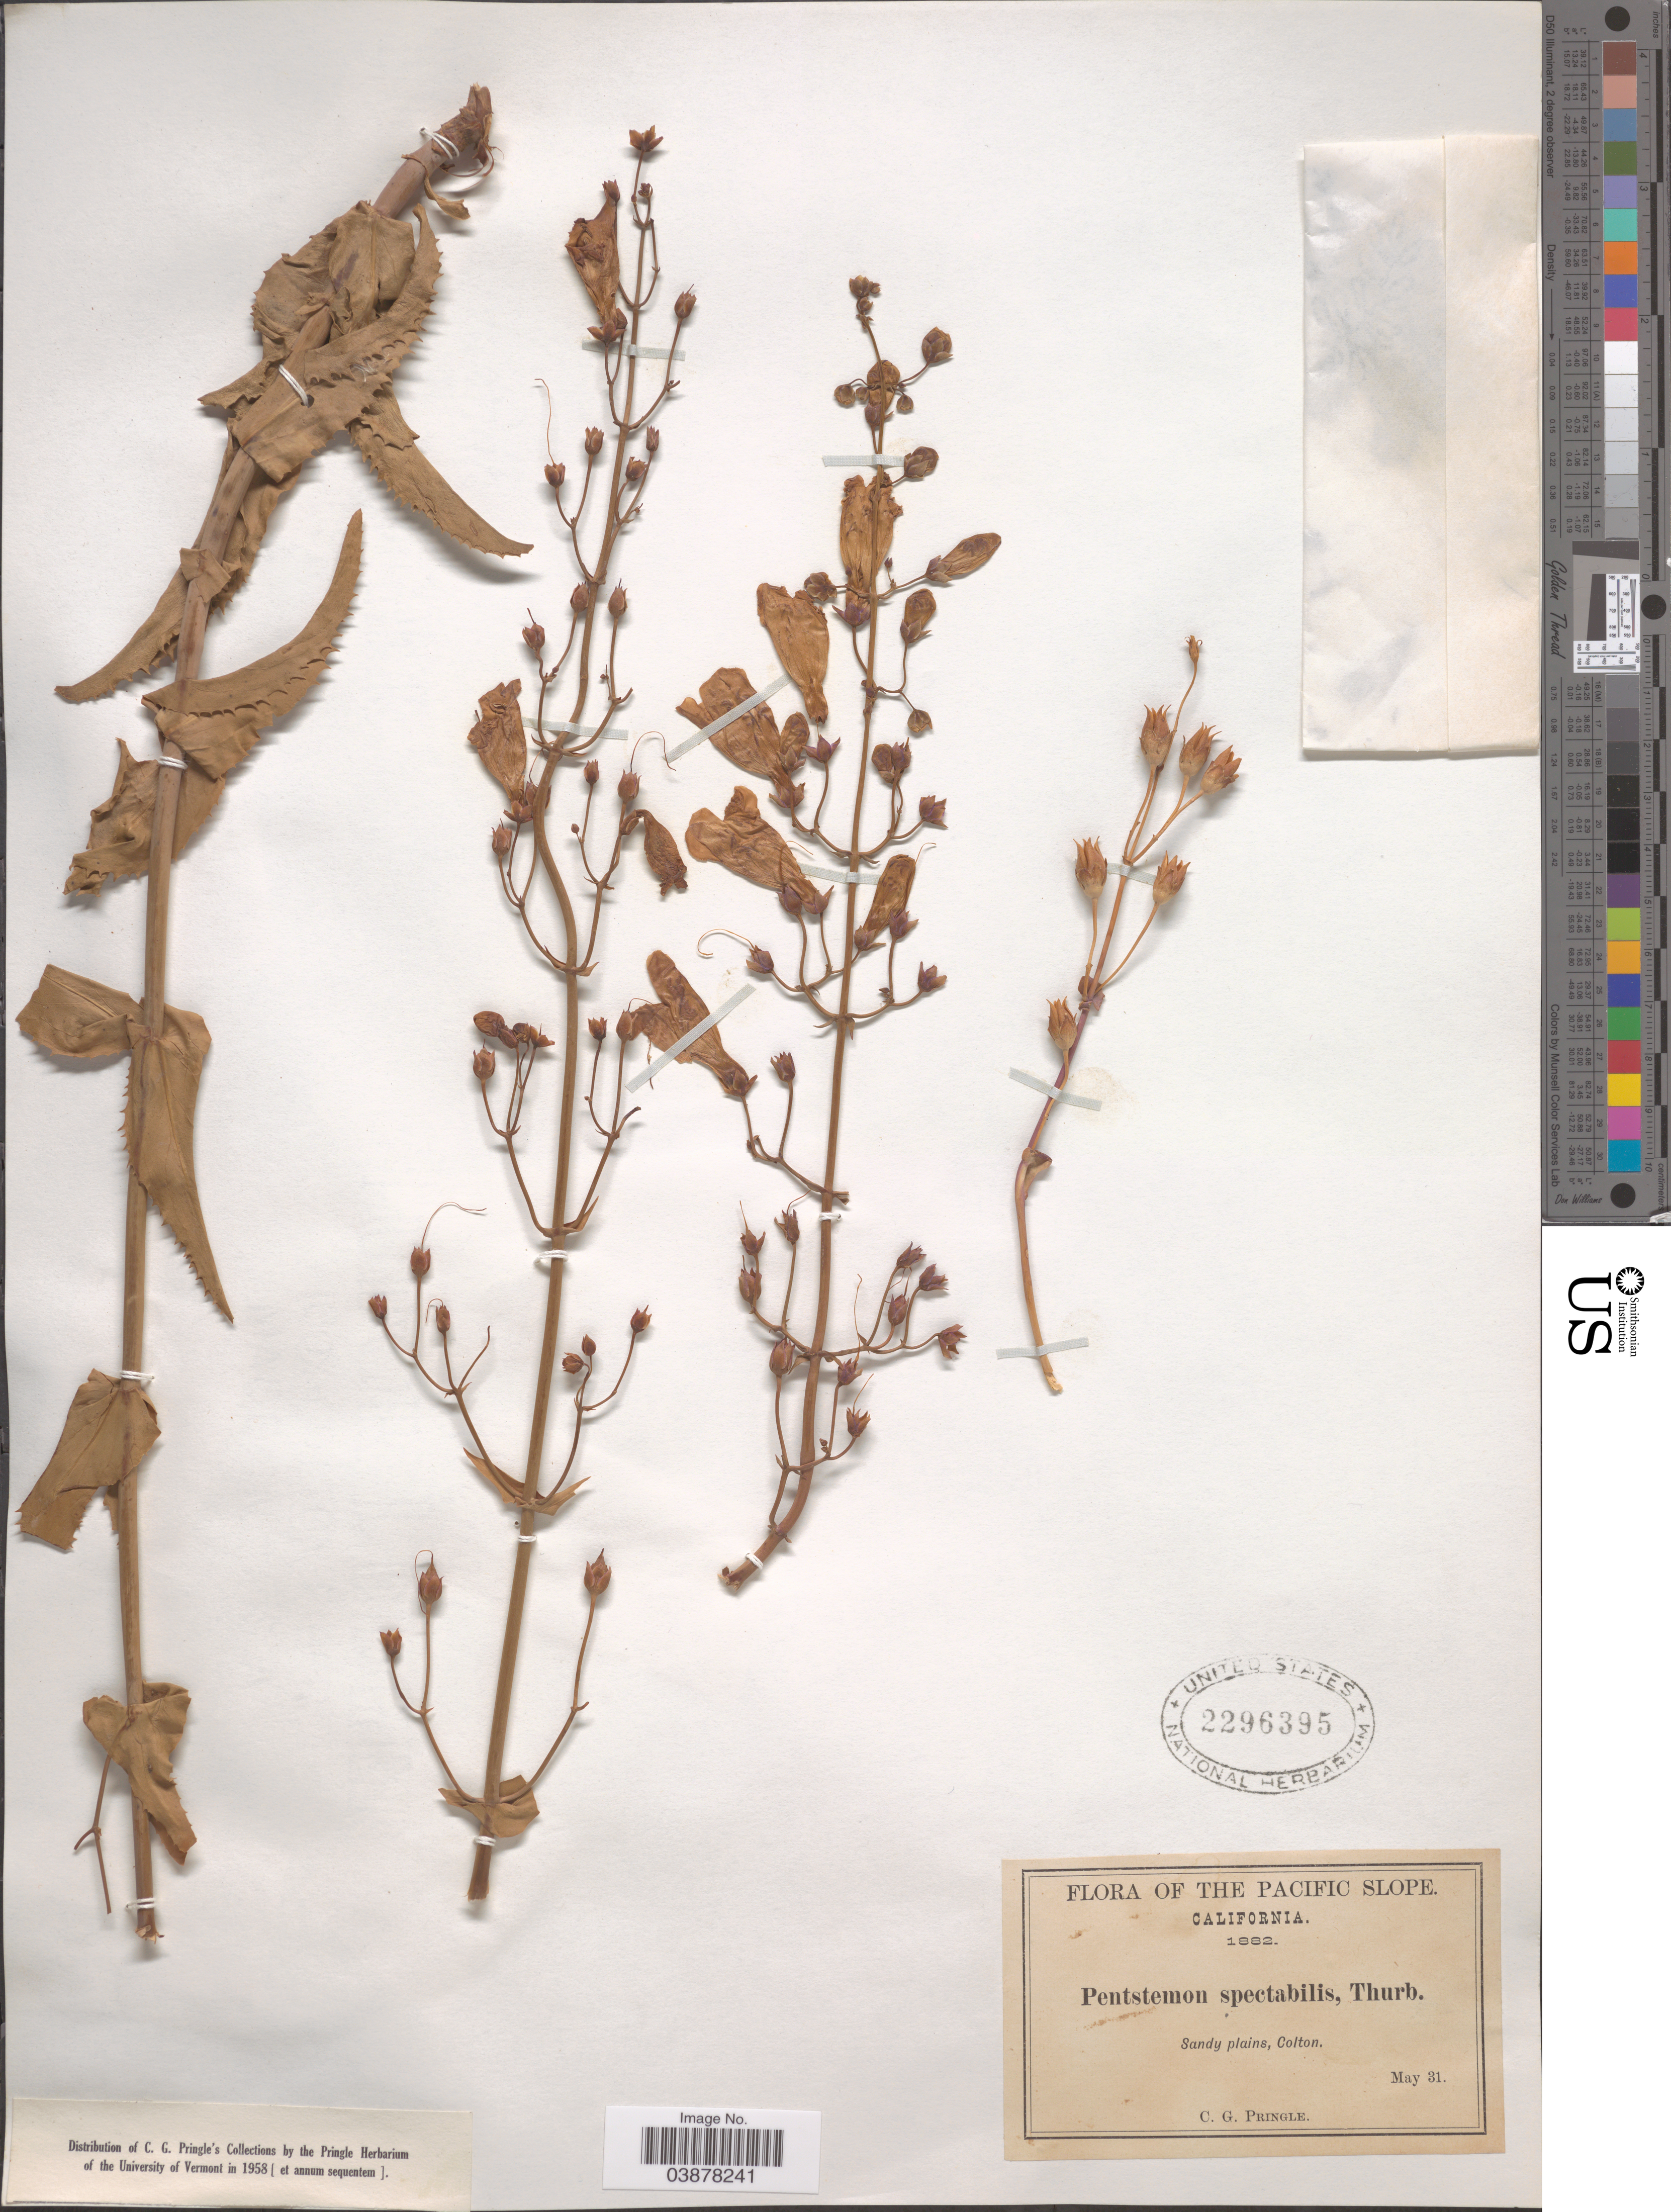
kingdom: Plantae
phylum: Tracheophyta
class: Magnoliopsida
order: Lamiales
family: Plantaginaceae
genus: Penstemon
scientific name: Penstemon spectabilis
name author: Thurb. ex Torr. & A. Gray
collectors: C. G. Pringle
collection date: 1882-05-31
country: United States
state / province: California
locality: Pacific Slope. Sandy plains, Colton.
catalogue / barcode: US 2296395